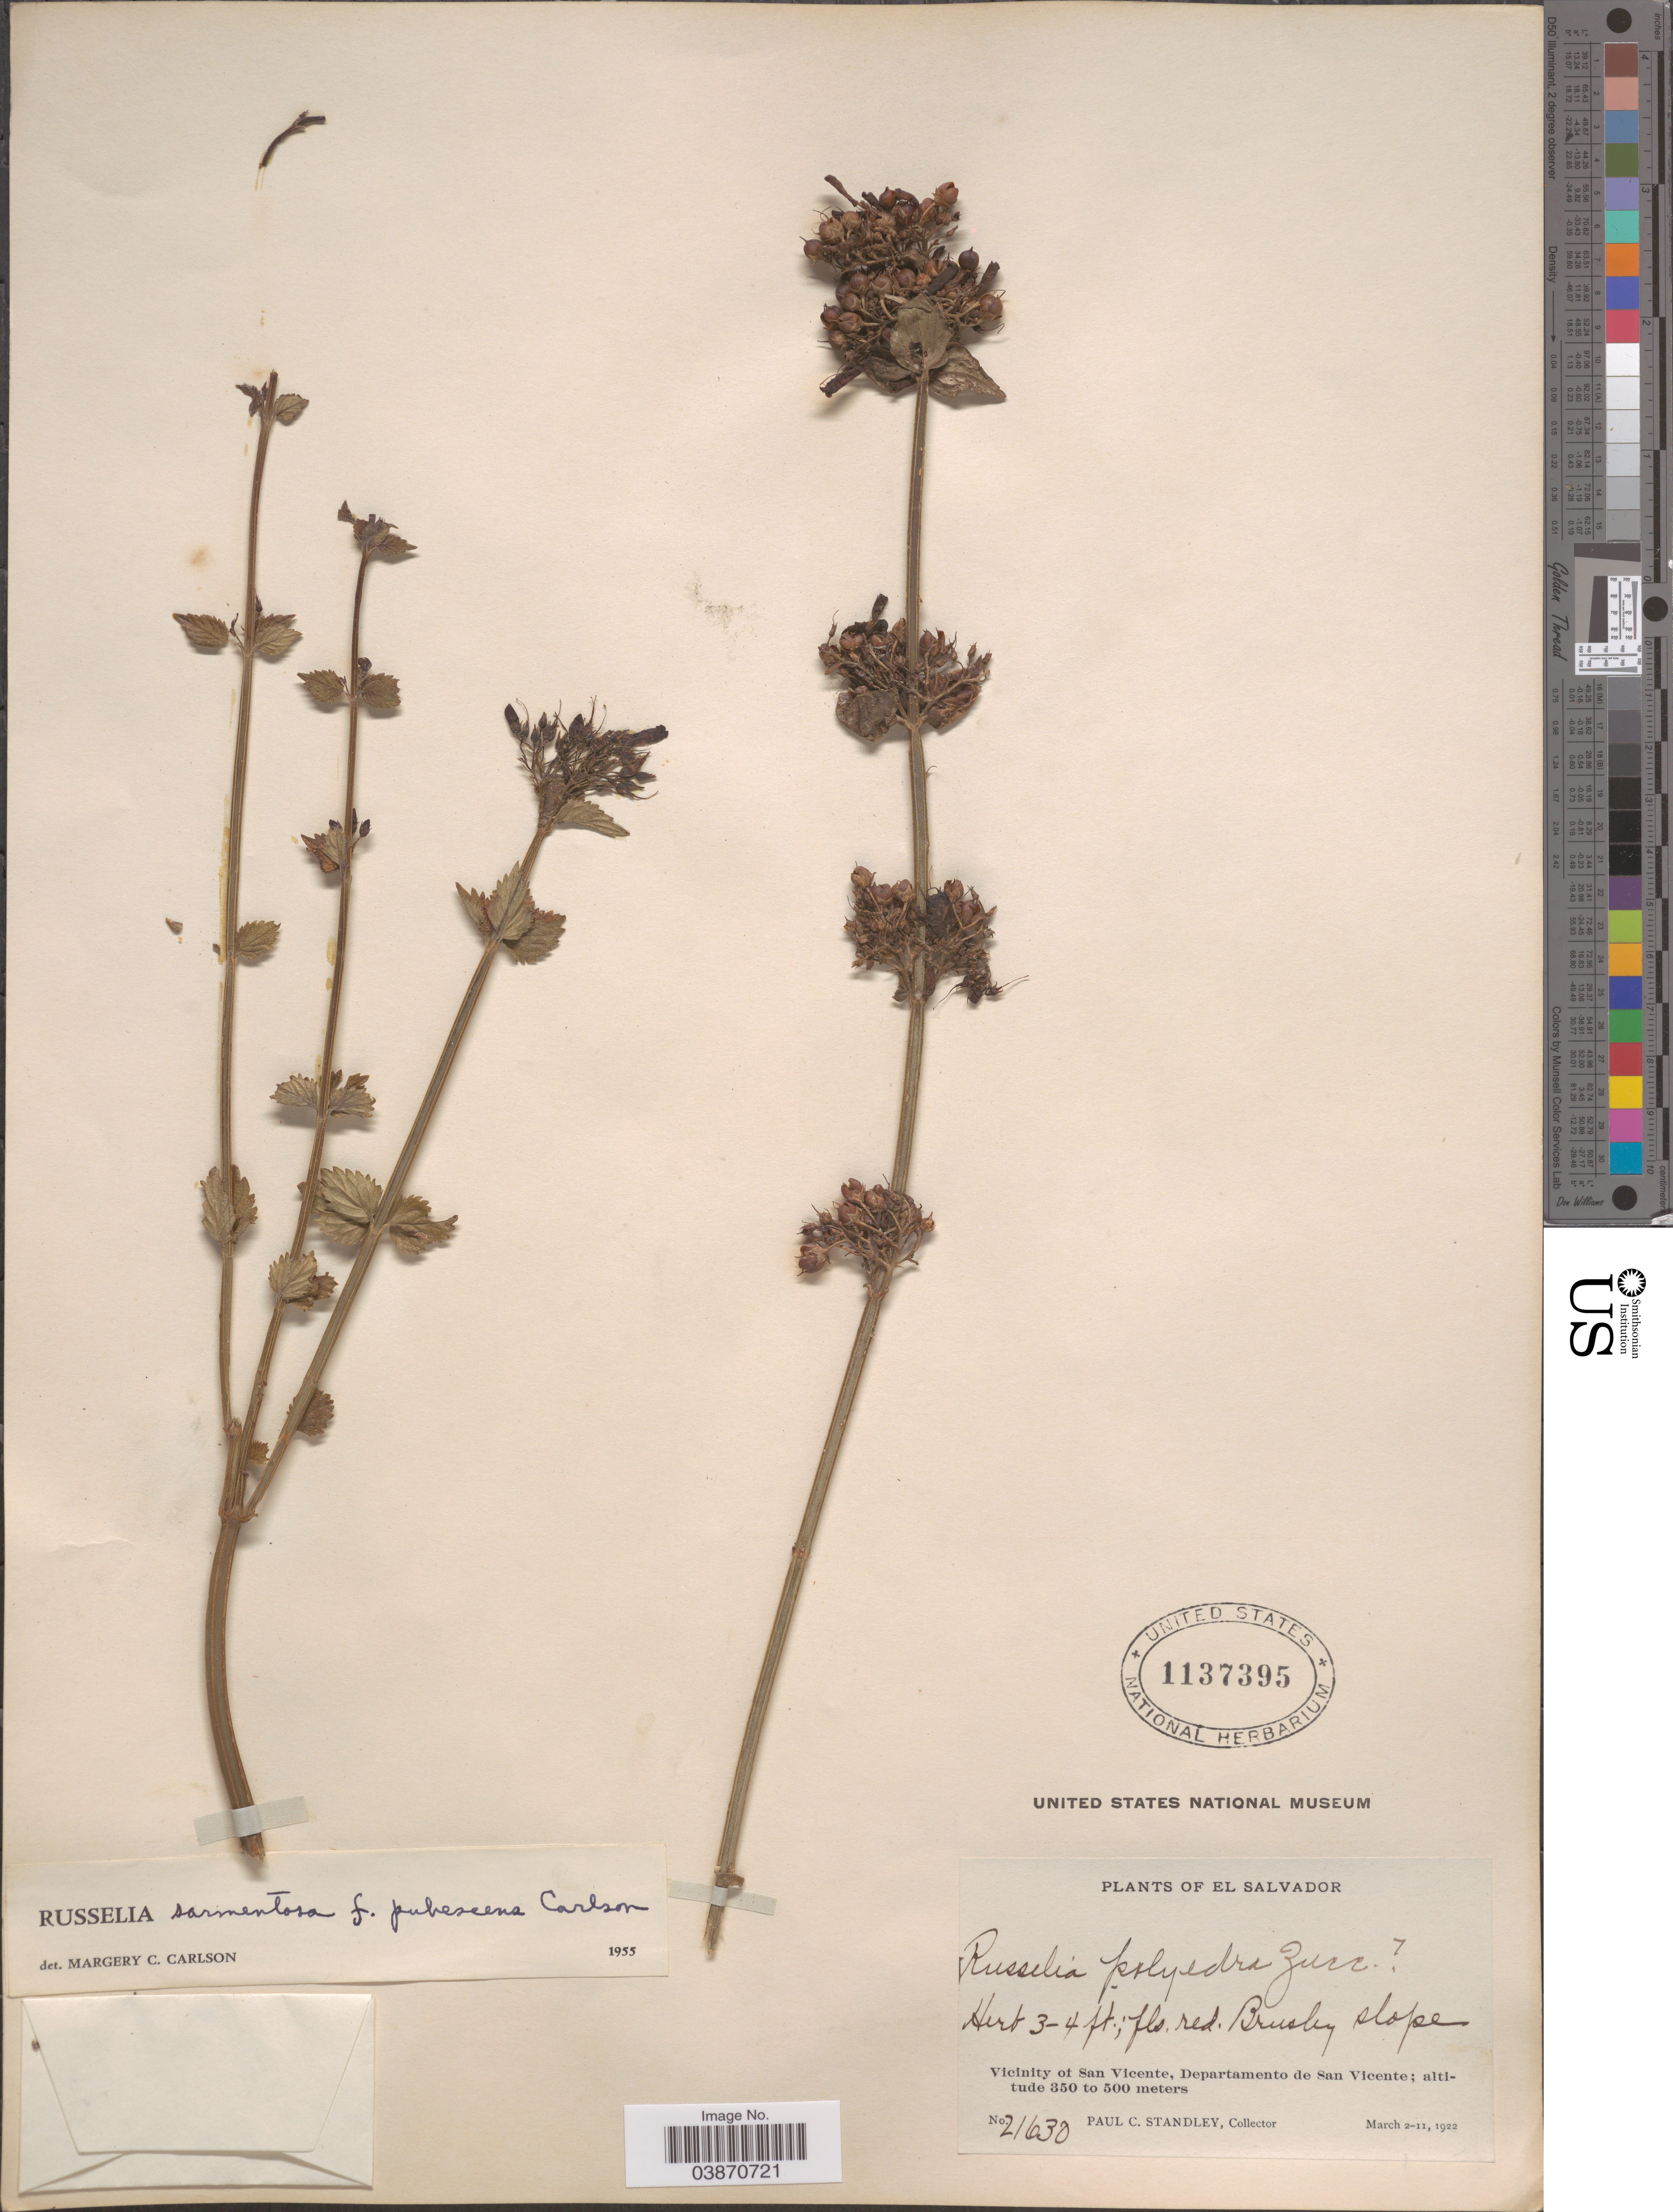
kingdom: Plantae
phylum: Tracheophyta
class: Magnoliopsida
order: Lamiales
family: Plantaginaceae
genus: Russelia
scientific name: Russelia sarmentosa f. pubescens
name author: Carlson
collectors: P. C. Standley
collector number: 21630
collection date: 1922-03-02/1922-03-11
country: El Salvador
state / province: San Vincente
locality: Vicinity of San Vicente, Departamento de San Vicente.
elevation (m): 350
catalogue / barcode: US 1137395